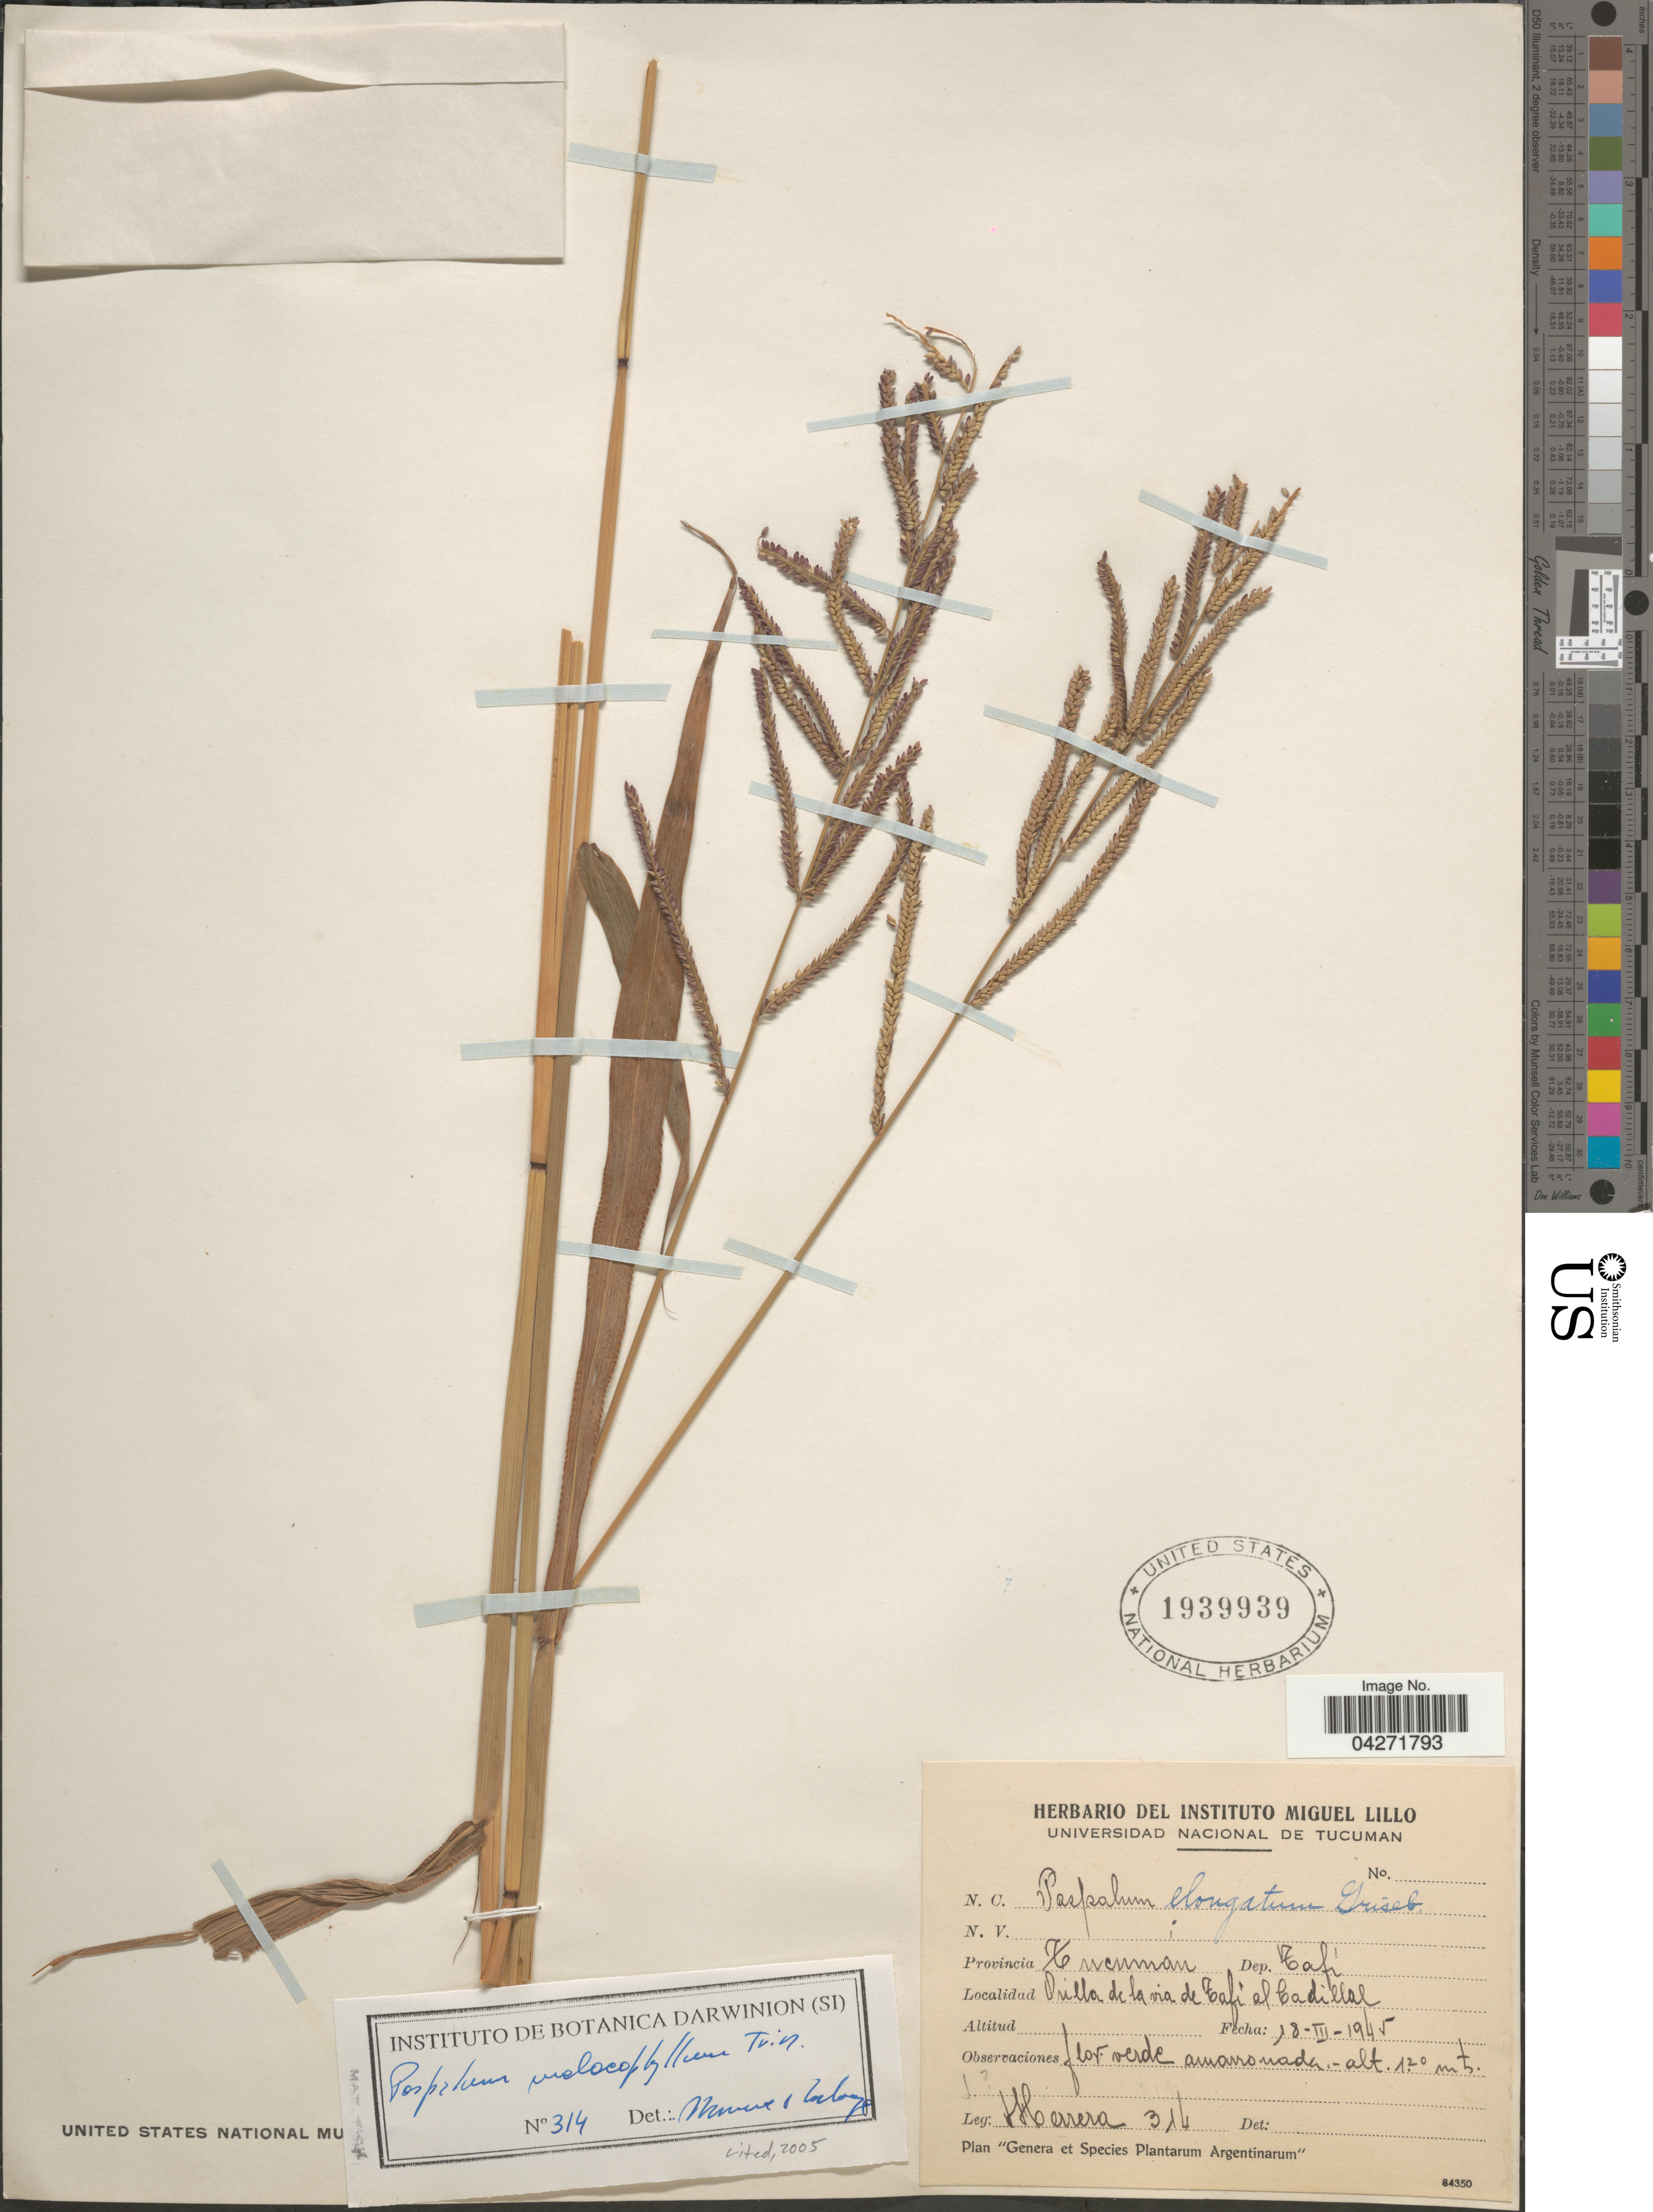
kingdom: Plantae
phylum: Tracheophyta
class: Liliopsida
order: Poales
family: Poaceae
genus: Paspalum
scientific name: Paspalum malacophyllum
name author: Trin.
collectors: H. Cerrera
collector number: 314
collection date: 1945-03-18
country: Argentina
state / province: Tucuman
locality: Dep. Tafi. Orilla de la via de Tafi el Cadillal.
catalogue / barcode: US 1939939